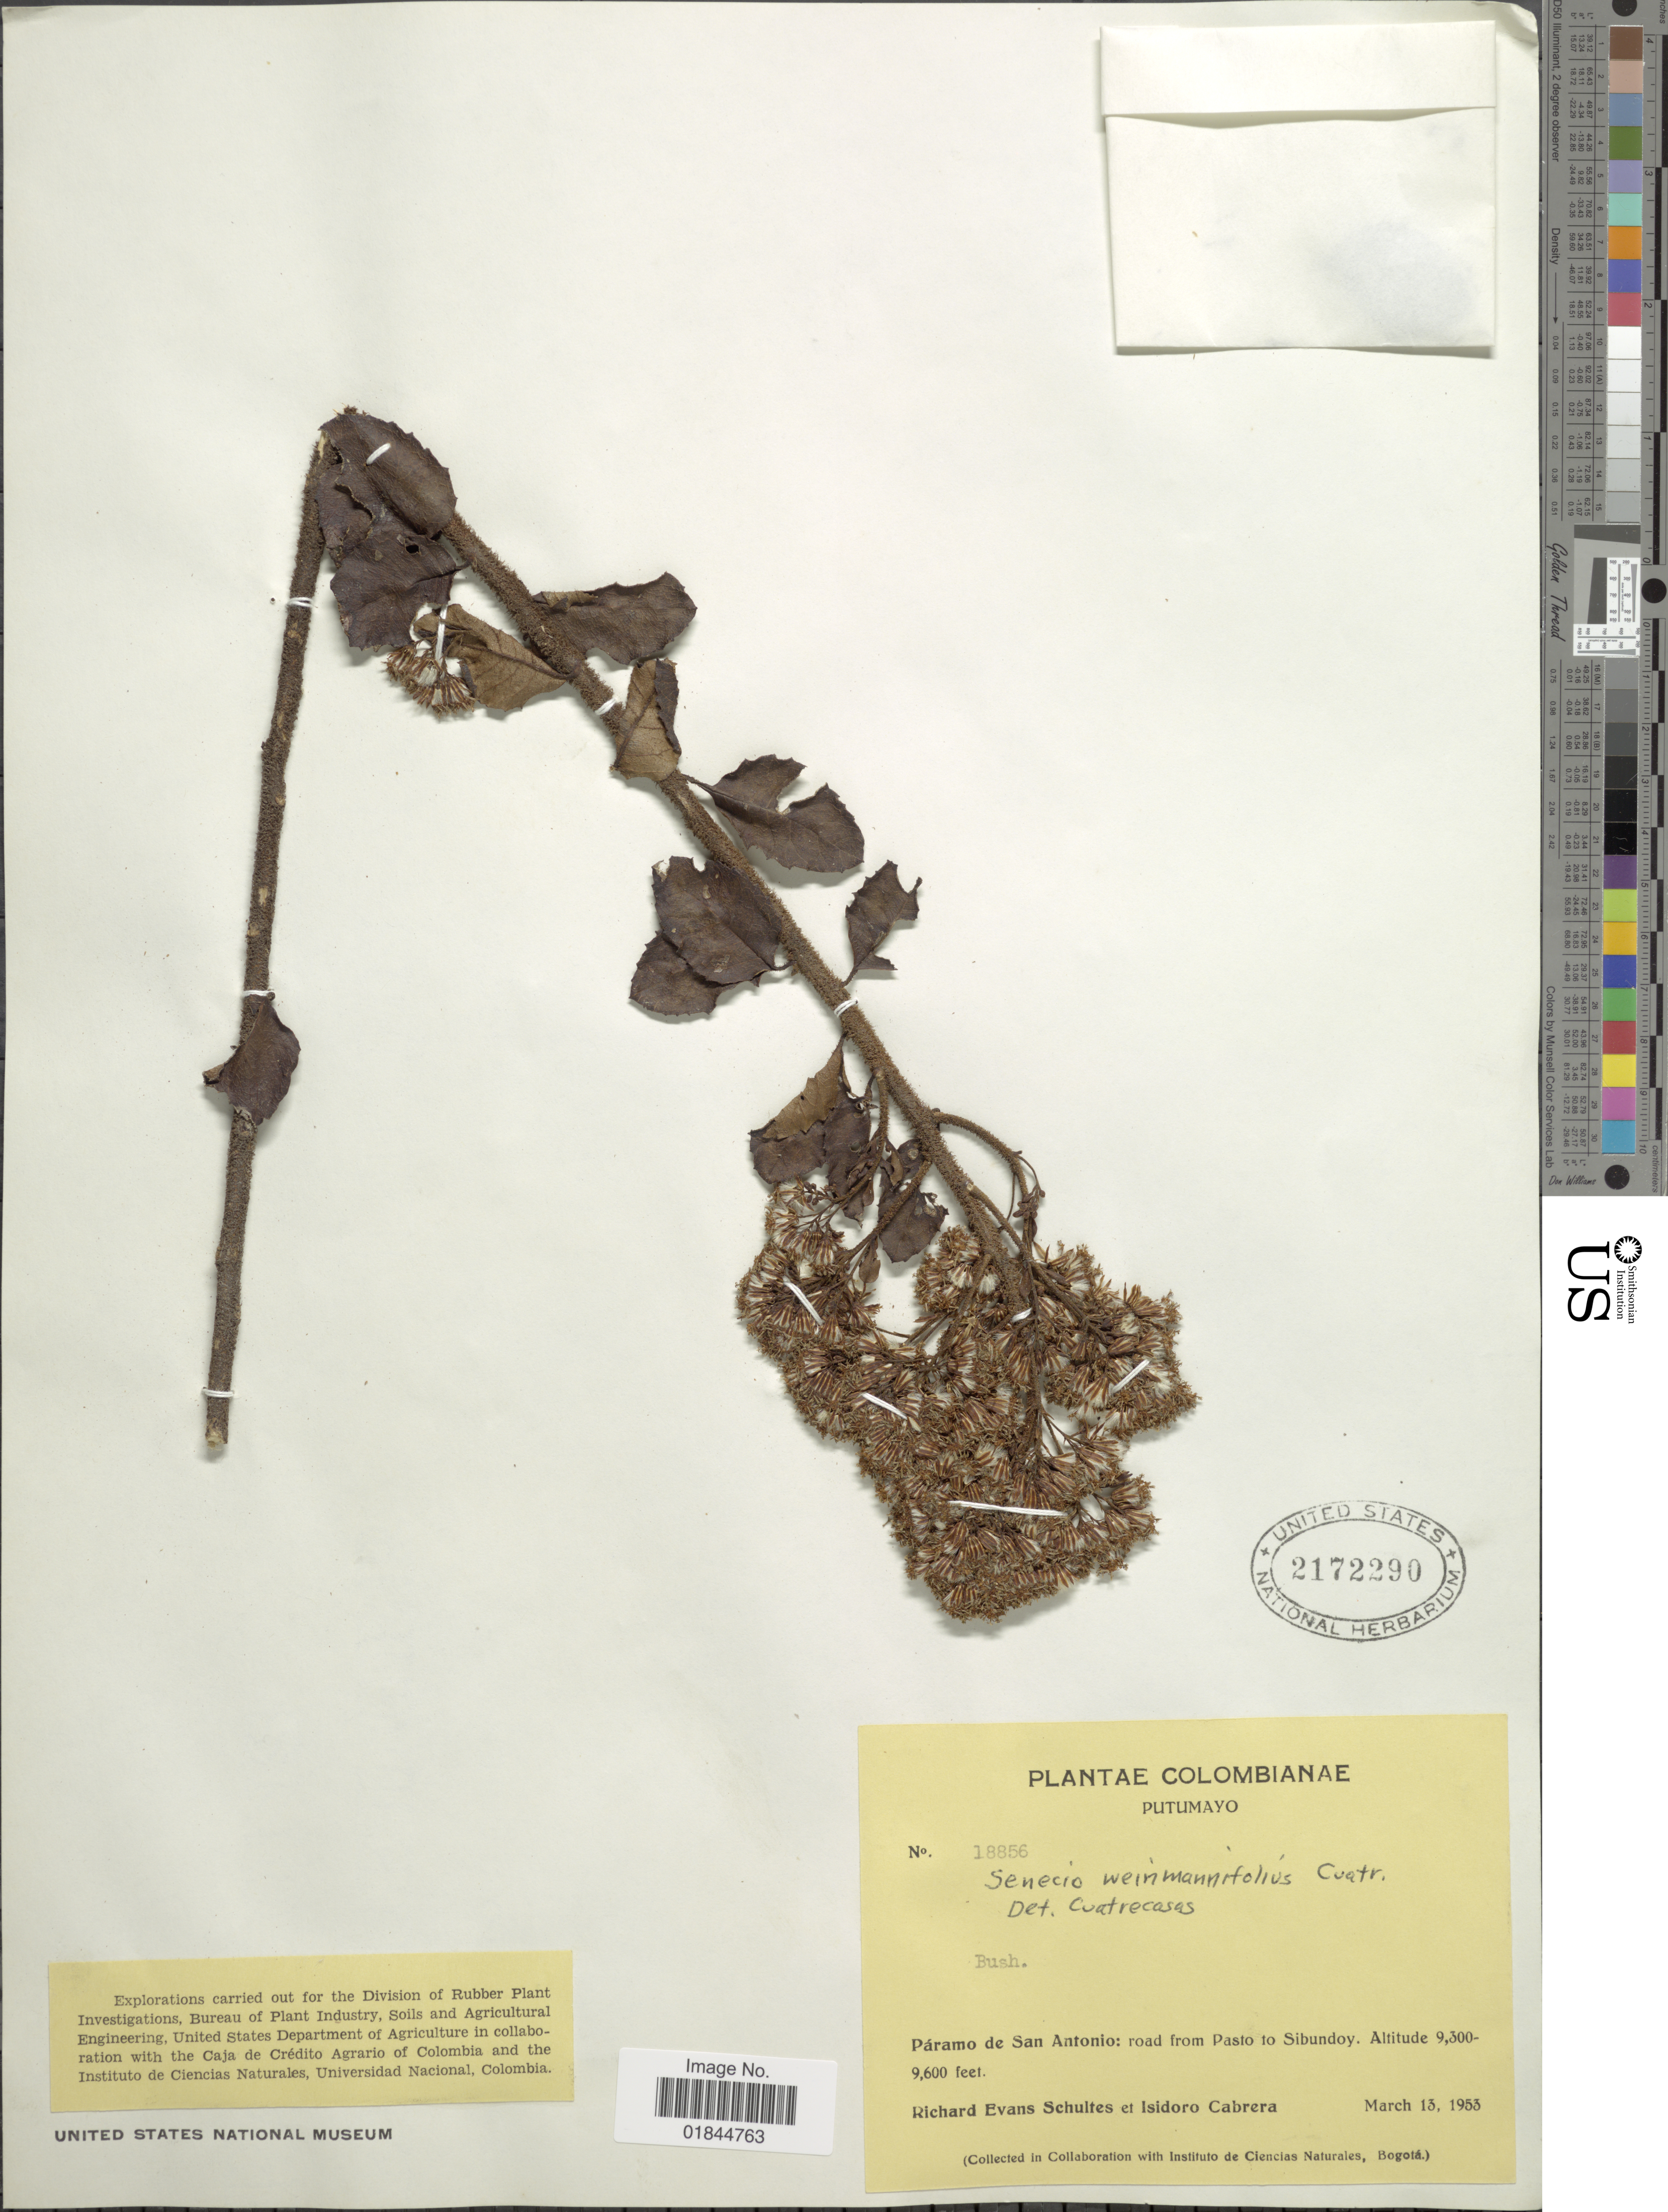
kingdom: Plantae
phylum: Tracheophyta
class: Magnoliopsida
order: Asterales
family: Asteraceae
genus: Pentacalia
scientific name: Pentacalia weinmannifolia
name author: (Cuatrec.) Cuatrec.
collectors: R. E. Schultes & I. Cabrera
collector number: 18856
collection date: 1953-03-13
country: Colombia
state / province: Putumayo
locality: Putumayo. Paramo de San Antonio: road from Pasto to Sibundoy.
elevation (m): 2835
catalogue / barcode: US 217229